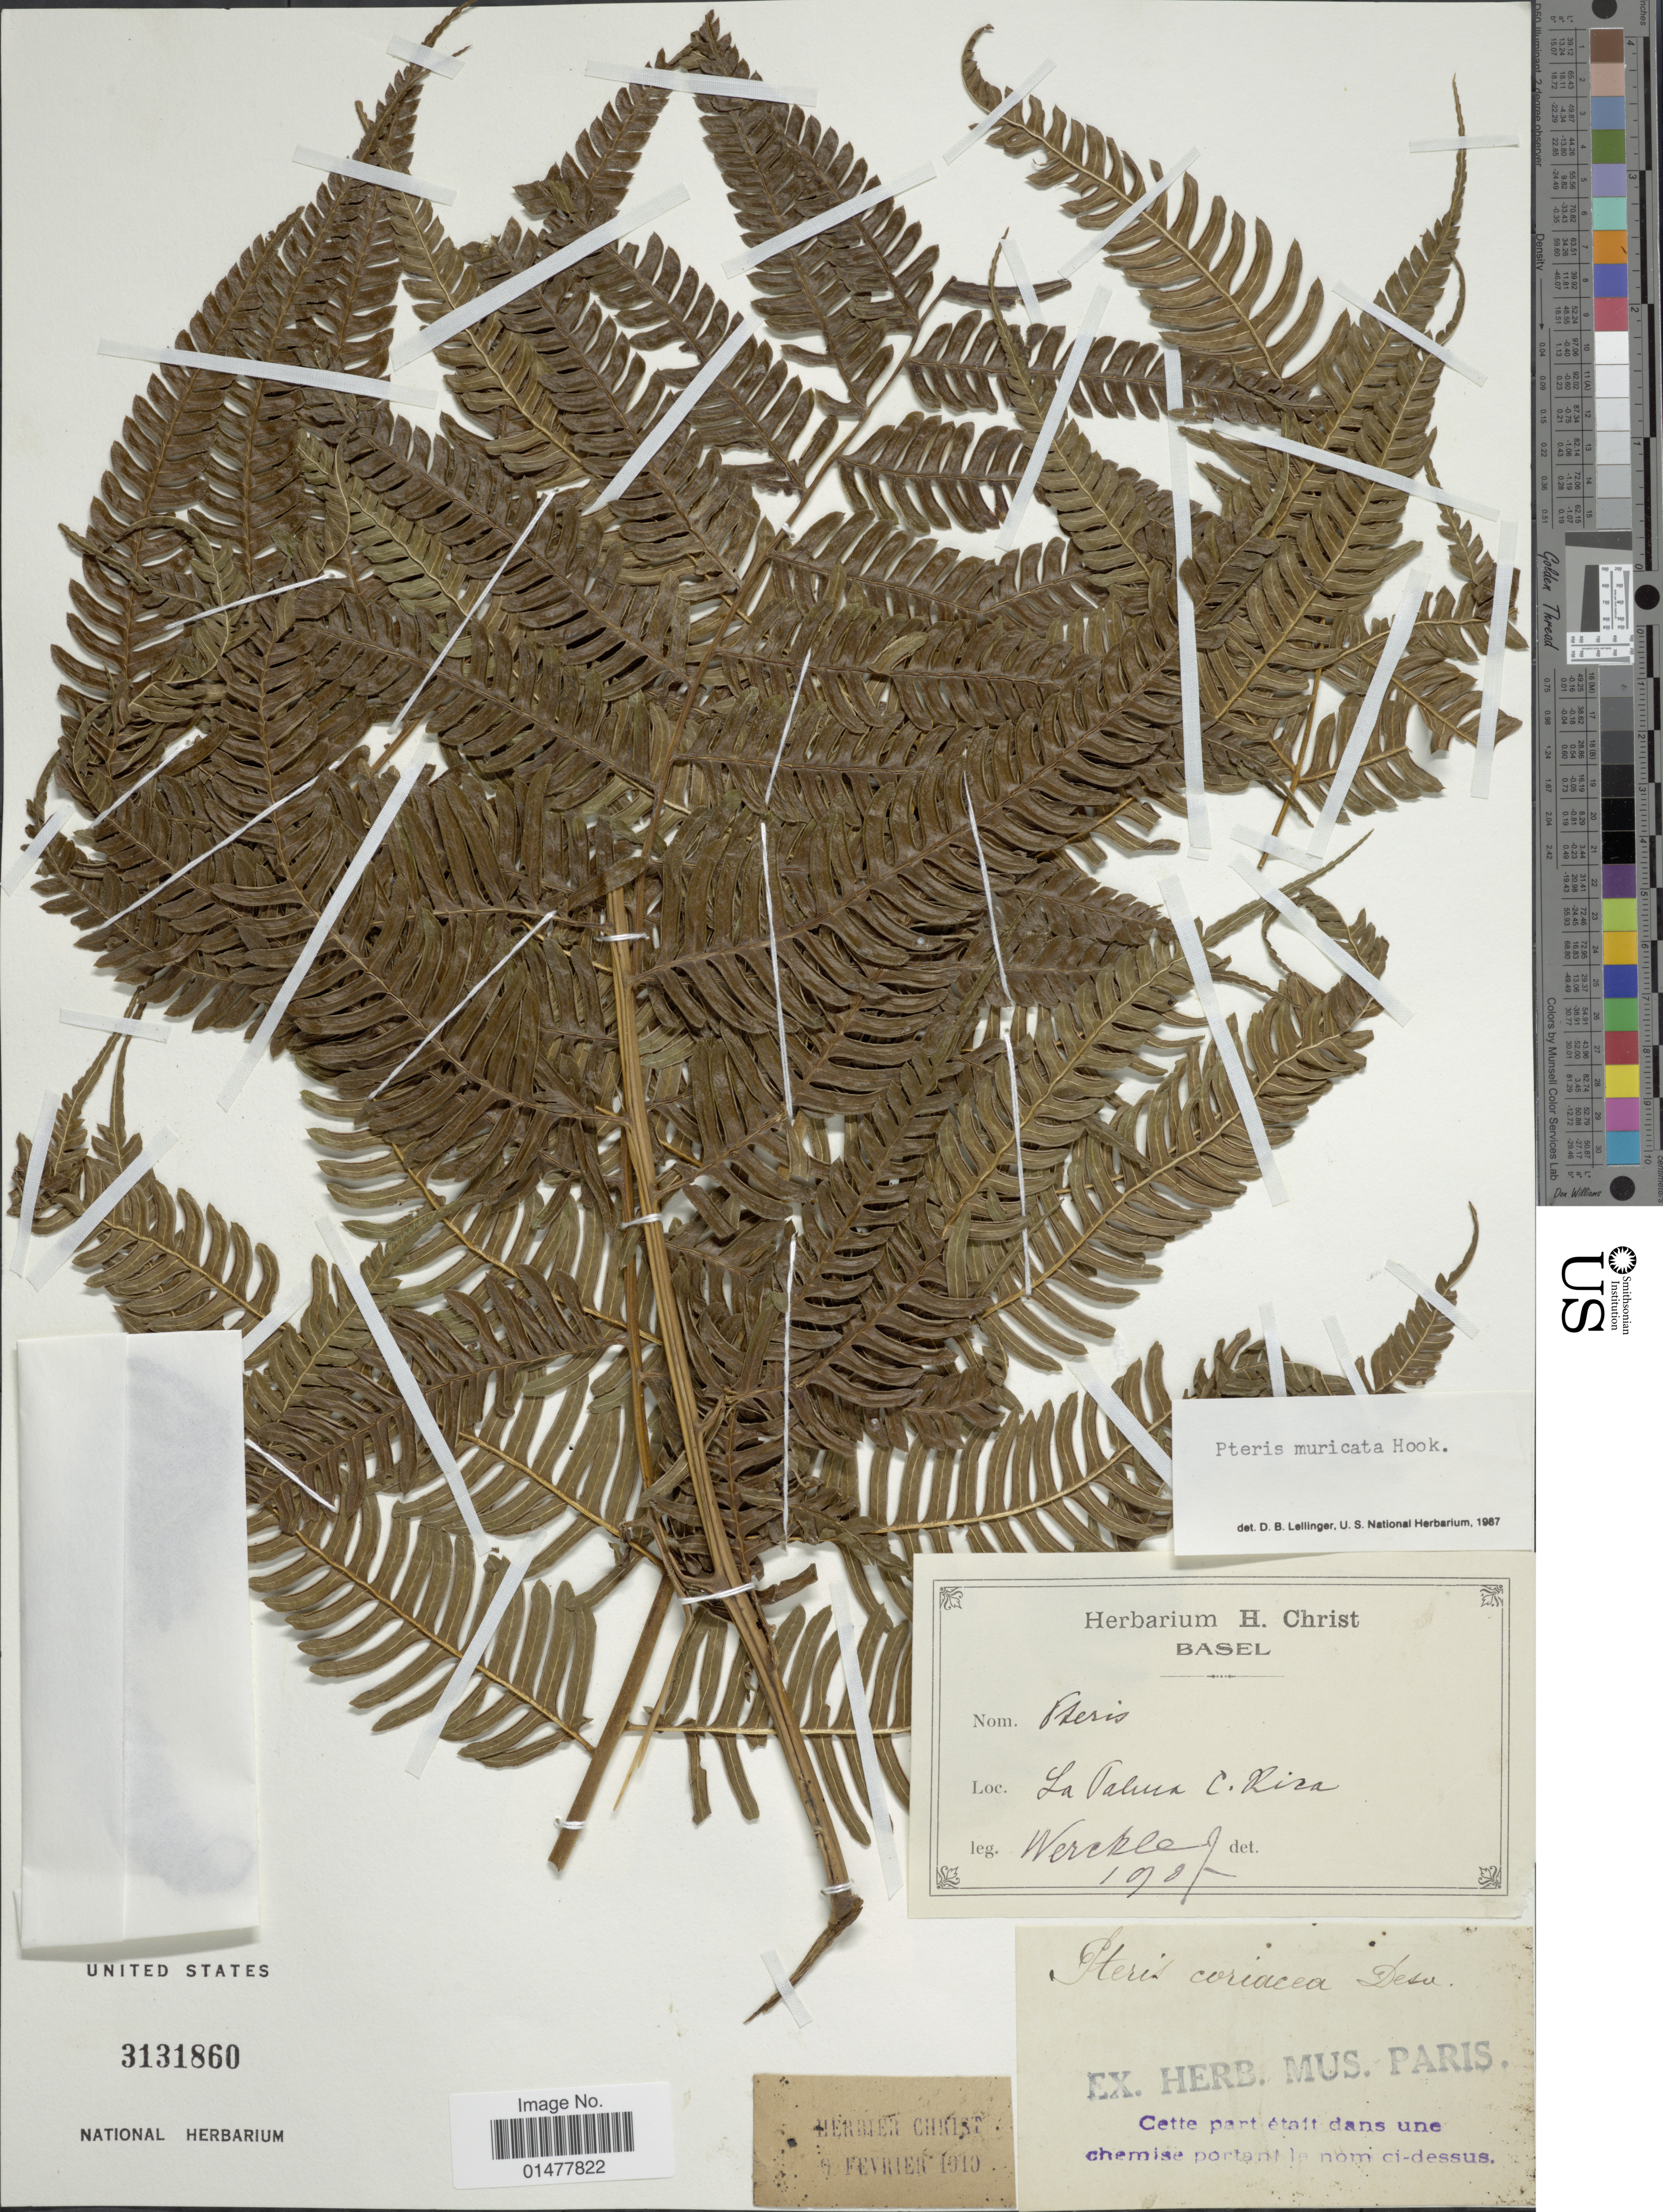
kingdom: Plantae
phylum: Tracheophyta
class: Polypodiopsida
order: Polypodiales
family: Pteridaceae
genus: Pteris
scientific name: Pteris muricata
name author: Rosenst.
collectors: Werckle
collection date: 1907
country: Costa Rica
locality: La Palma, C. Rica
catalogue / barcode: US 3131860